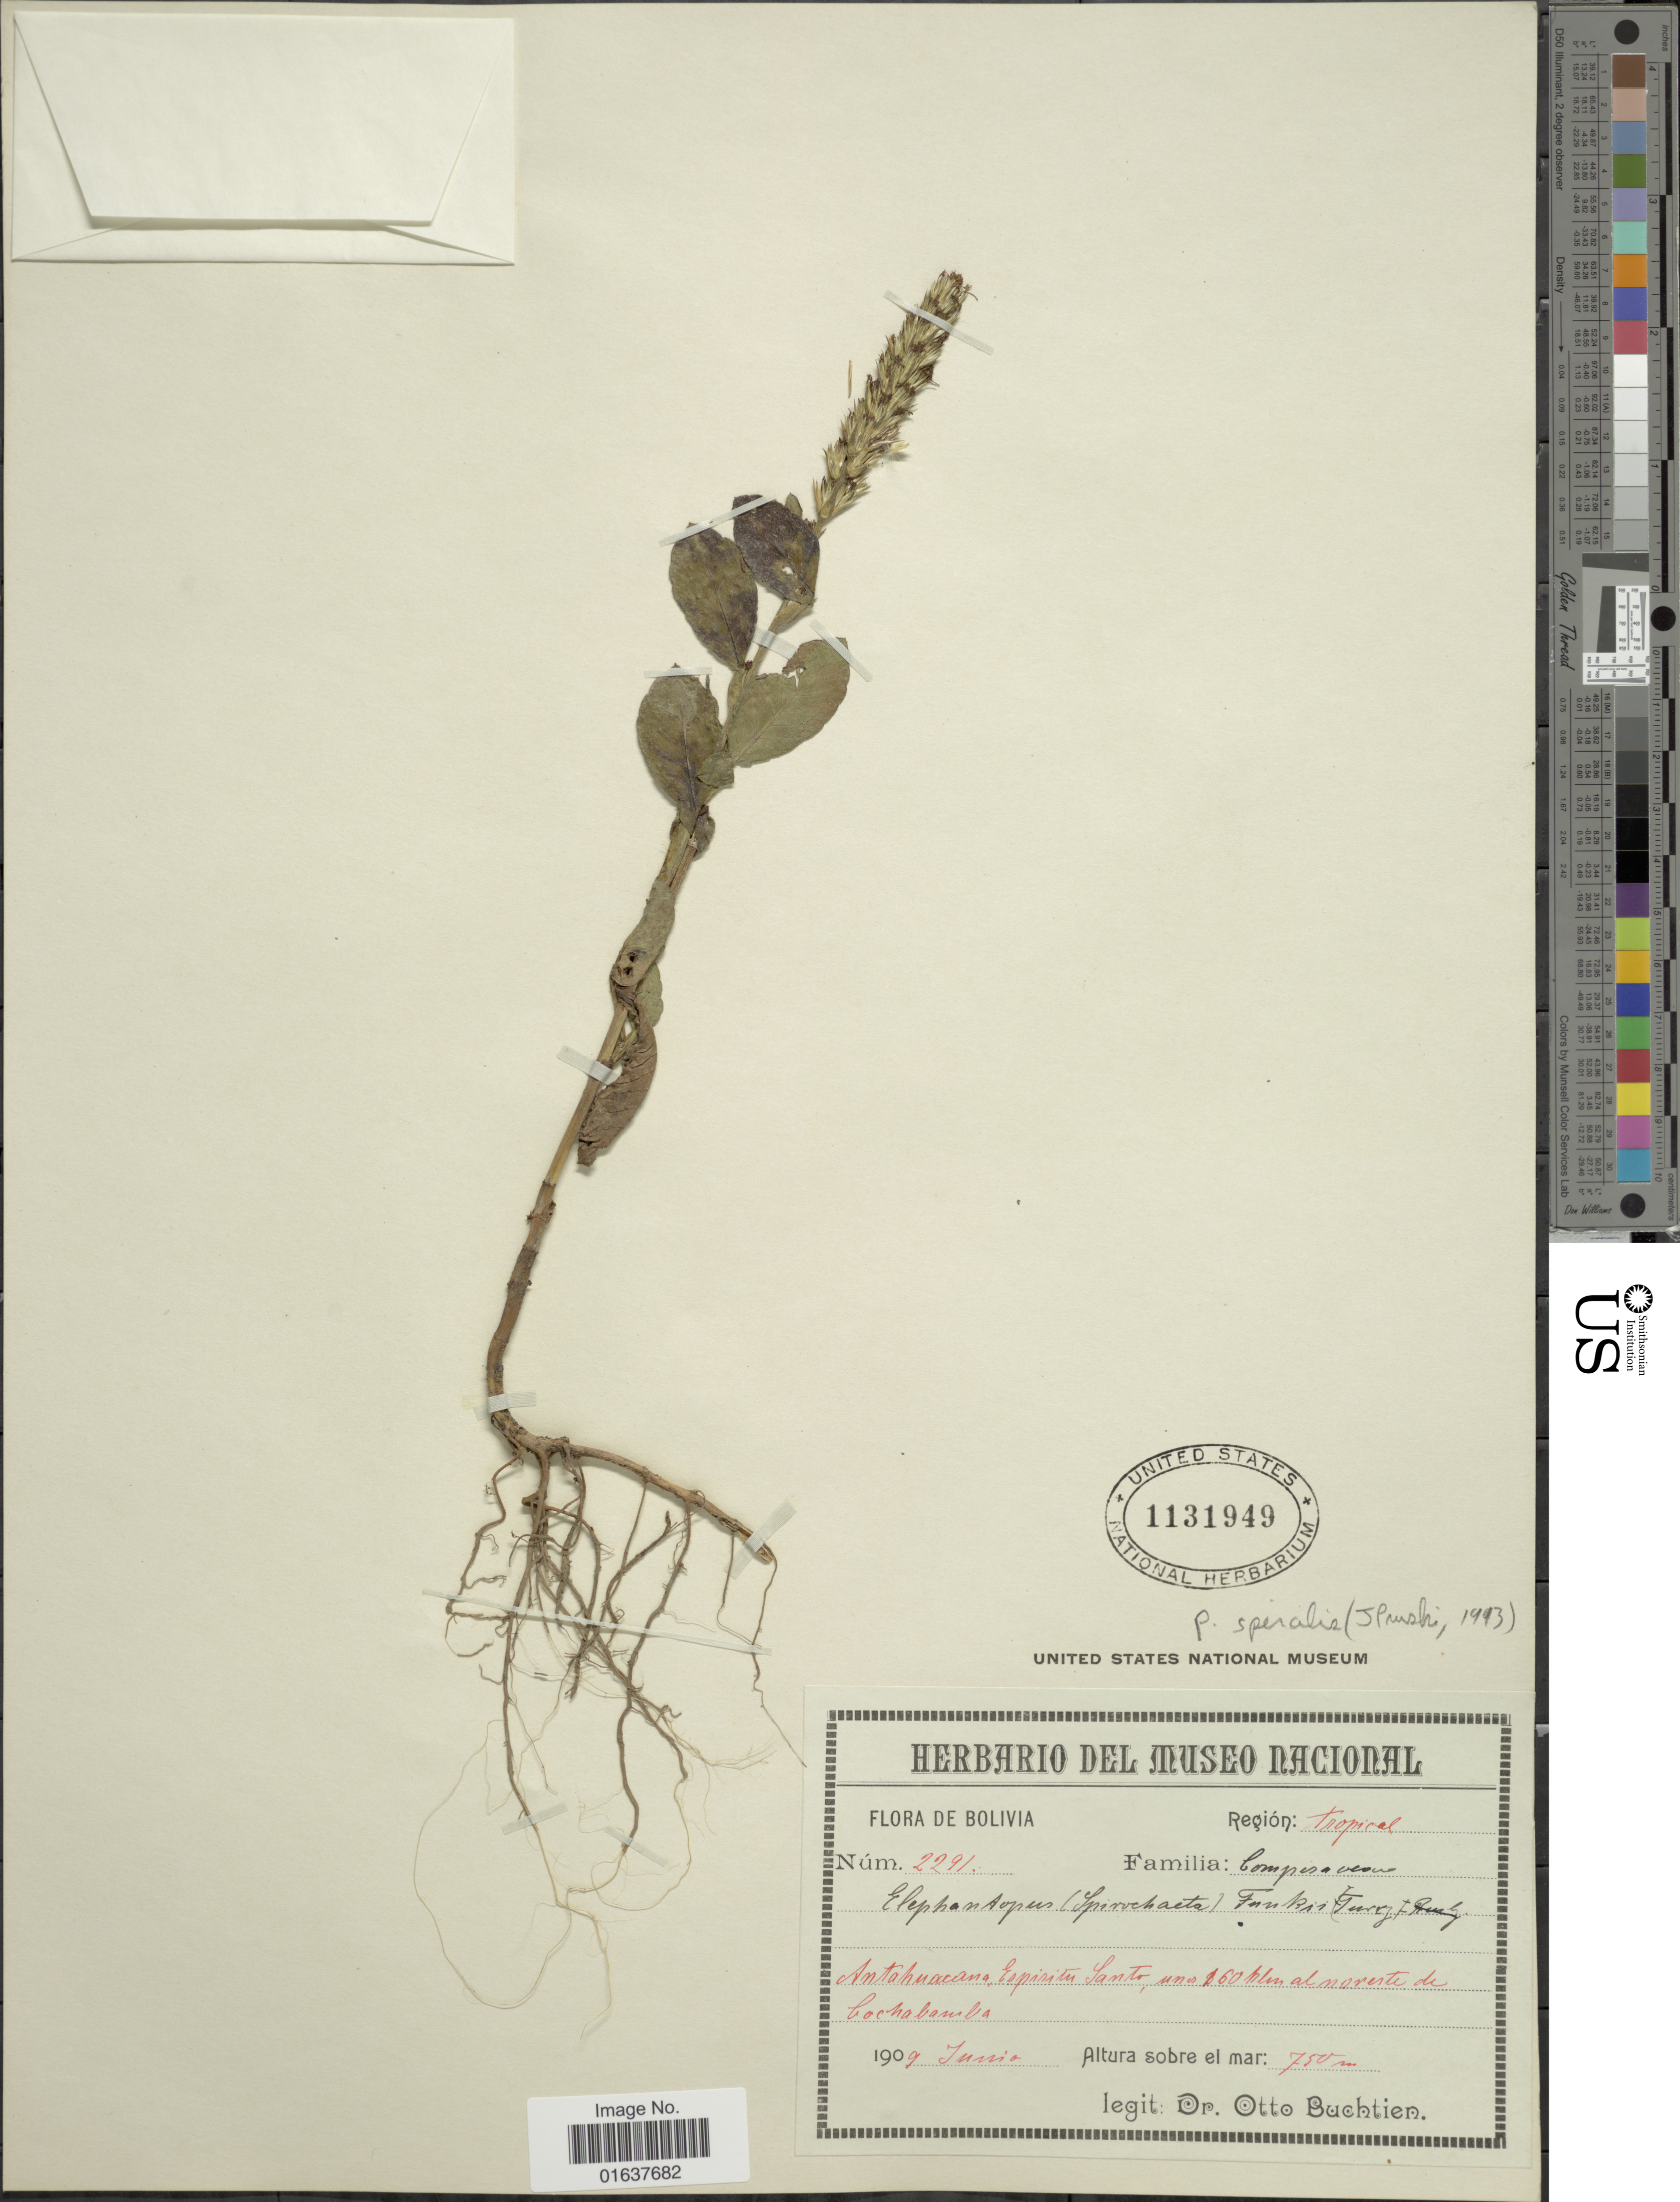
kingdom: Plantae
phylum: Tracheophyta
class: Magnoliopsida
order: Asterales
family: Asteraceae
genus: Pseudelephantopus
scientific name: Pseudelephantopus spiralis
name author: (Less.) Cronquist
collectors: O. Buchtien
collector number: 2291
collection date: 1909-06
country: Bolivia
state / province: Cochabamba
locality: Antahuacana Espirttu Santo, uno 160 km al noreste de Cochabamba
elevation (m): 750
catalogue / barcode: US 1131949